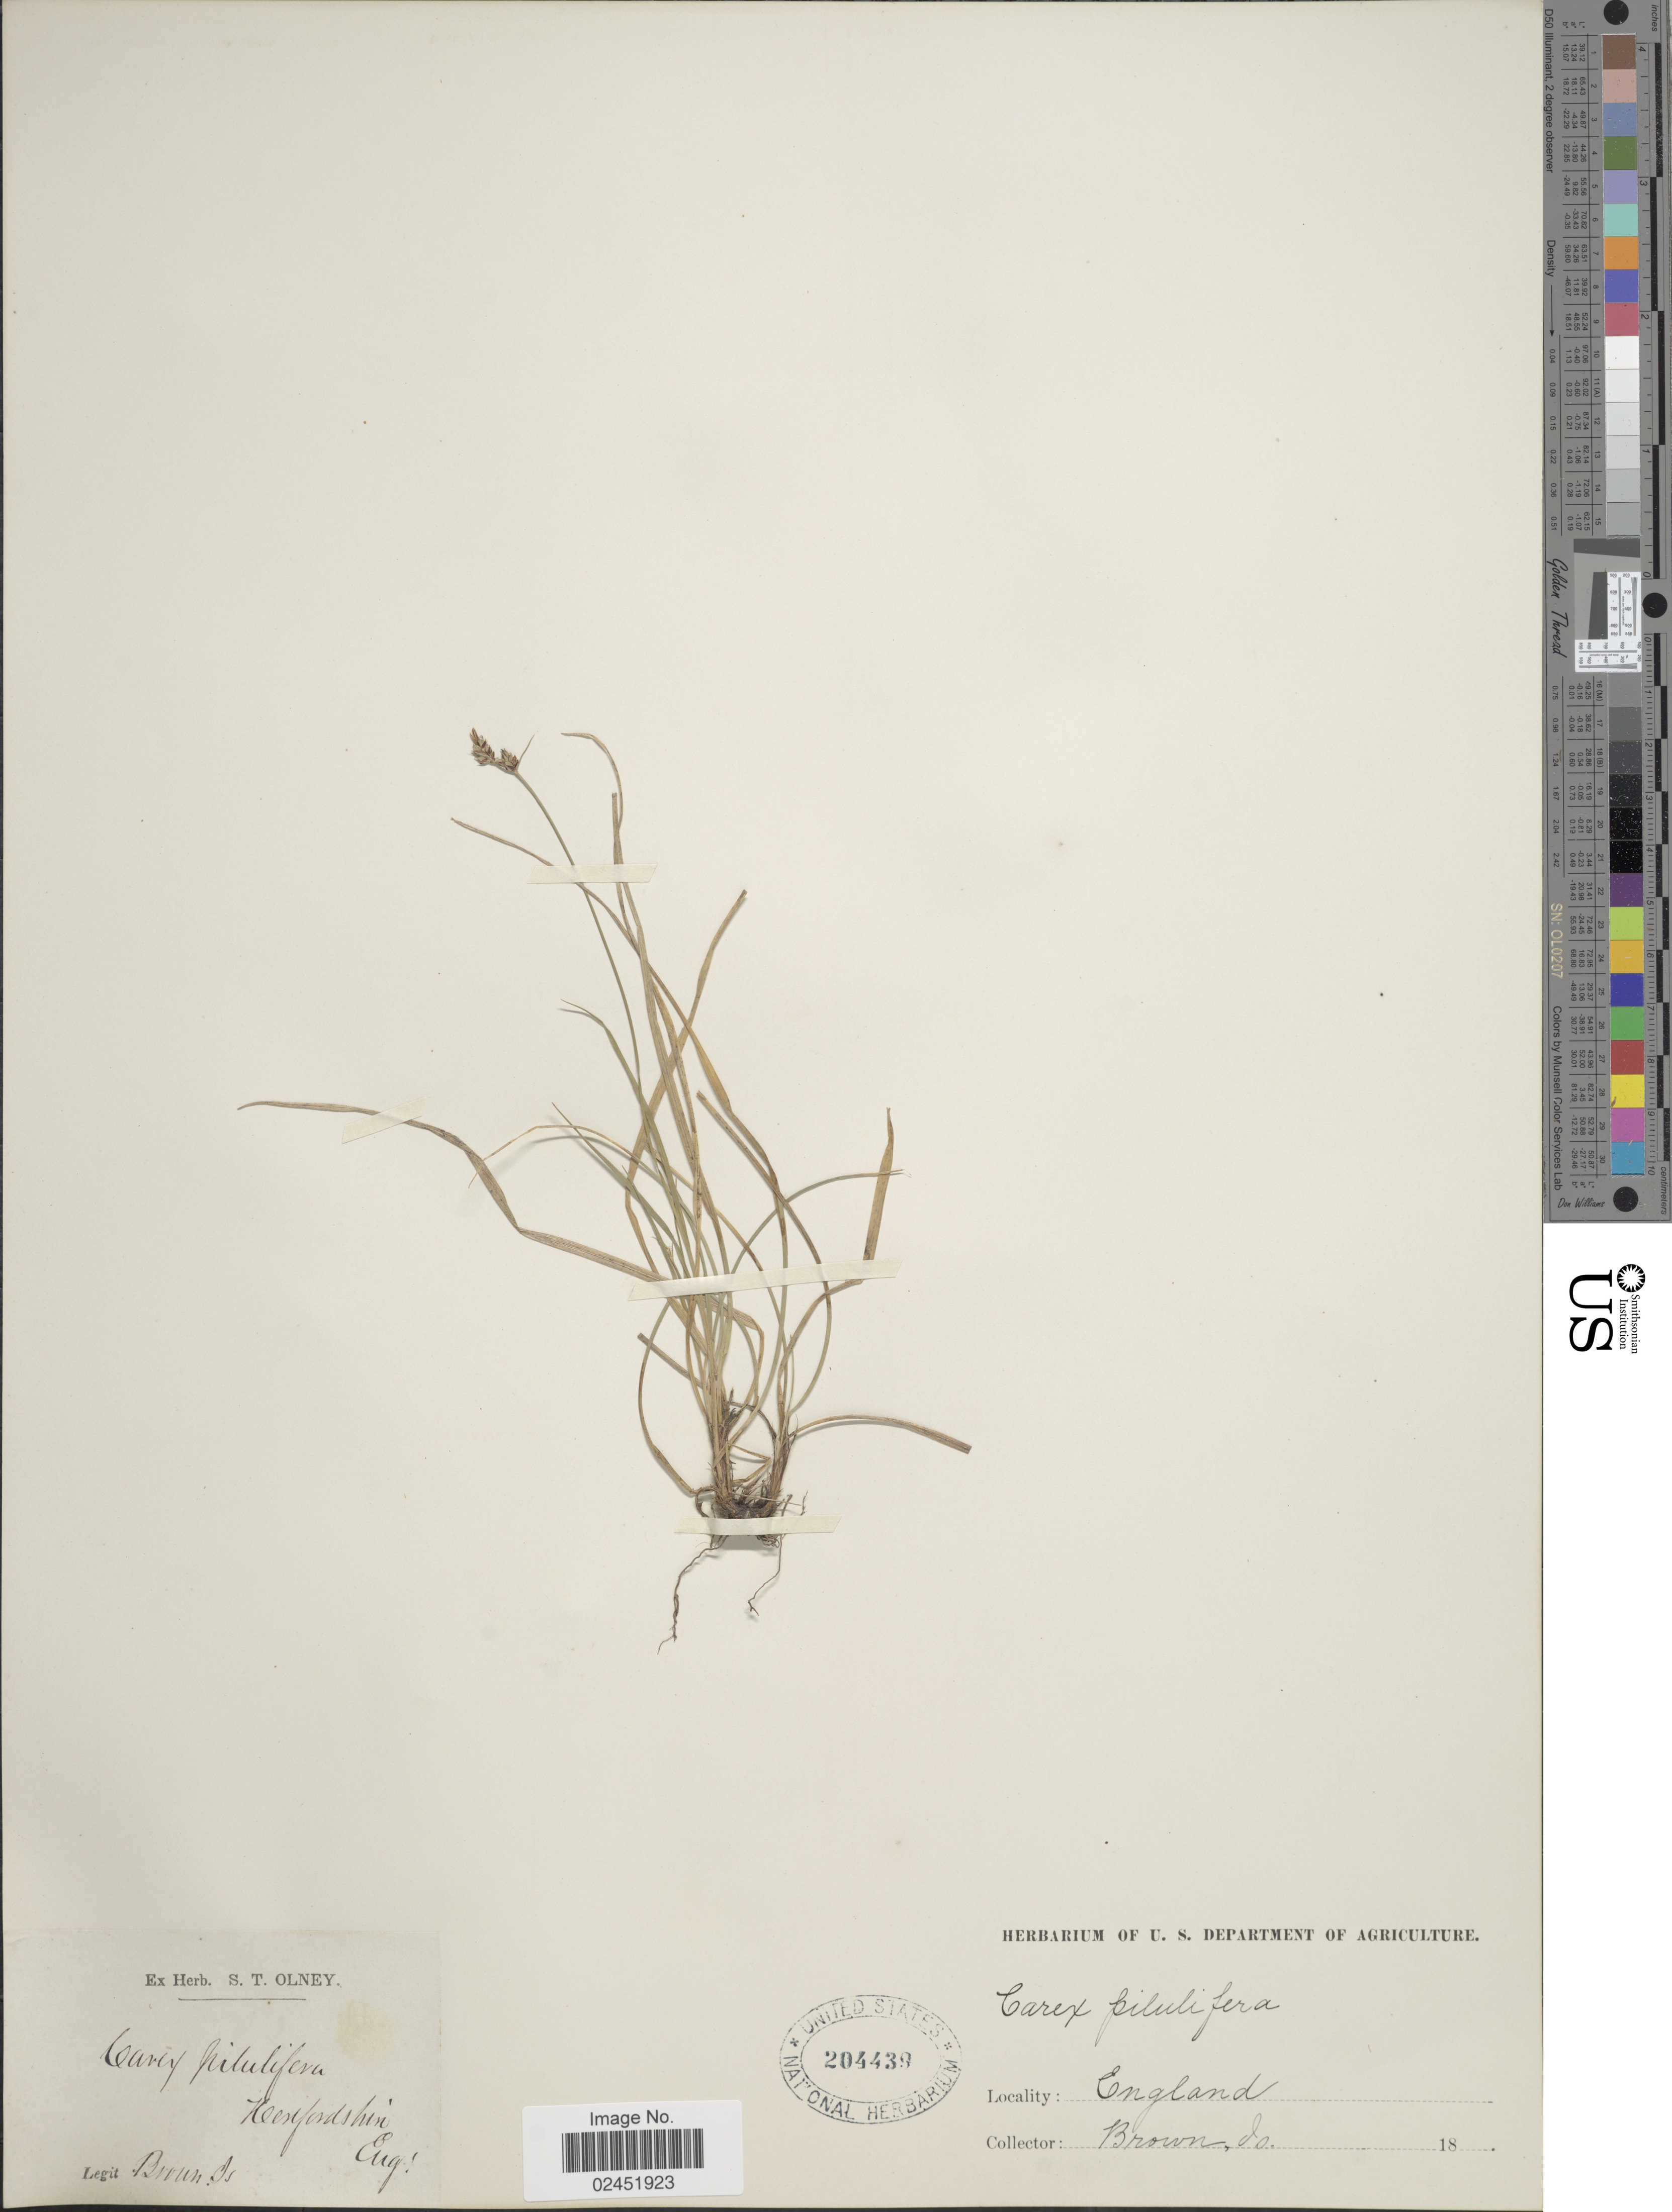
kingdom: Plantae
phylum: Tracheophyta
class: Liliopsida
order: Poales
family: Cyperaceae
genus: Carex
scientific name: Carex pilulifera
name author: L.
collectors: -- Brown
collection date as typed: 18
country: United Kingdom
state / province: England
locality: Westfordshire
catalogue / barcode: US 204439